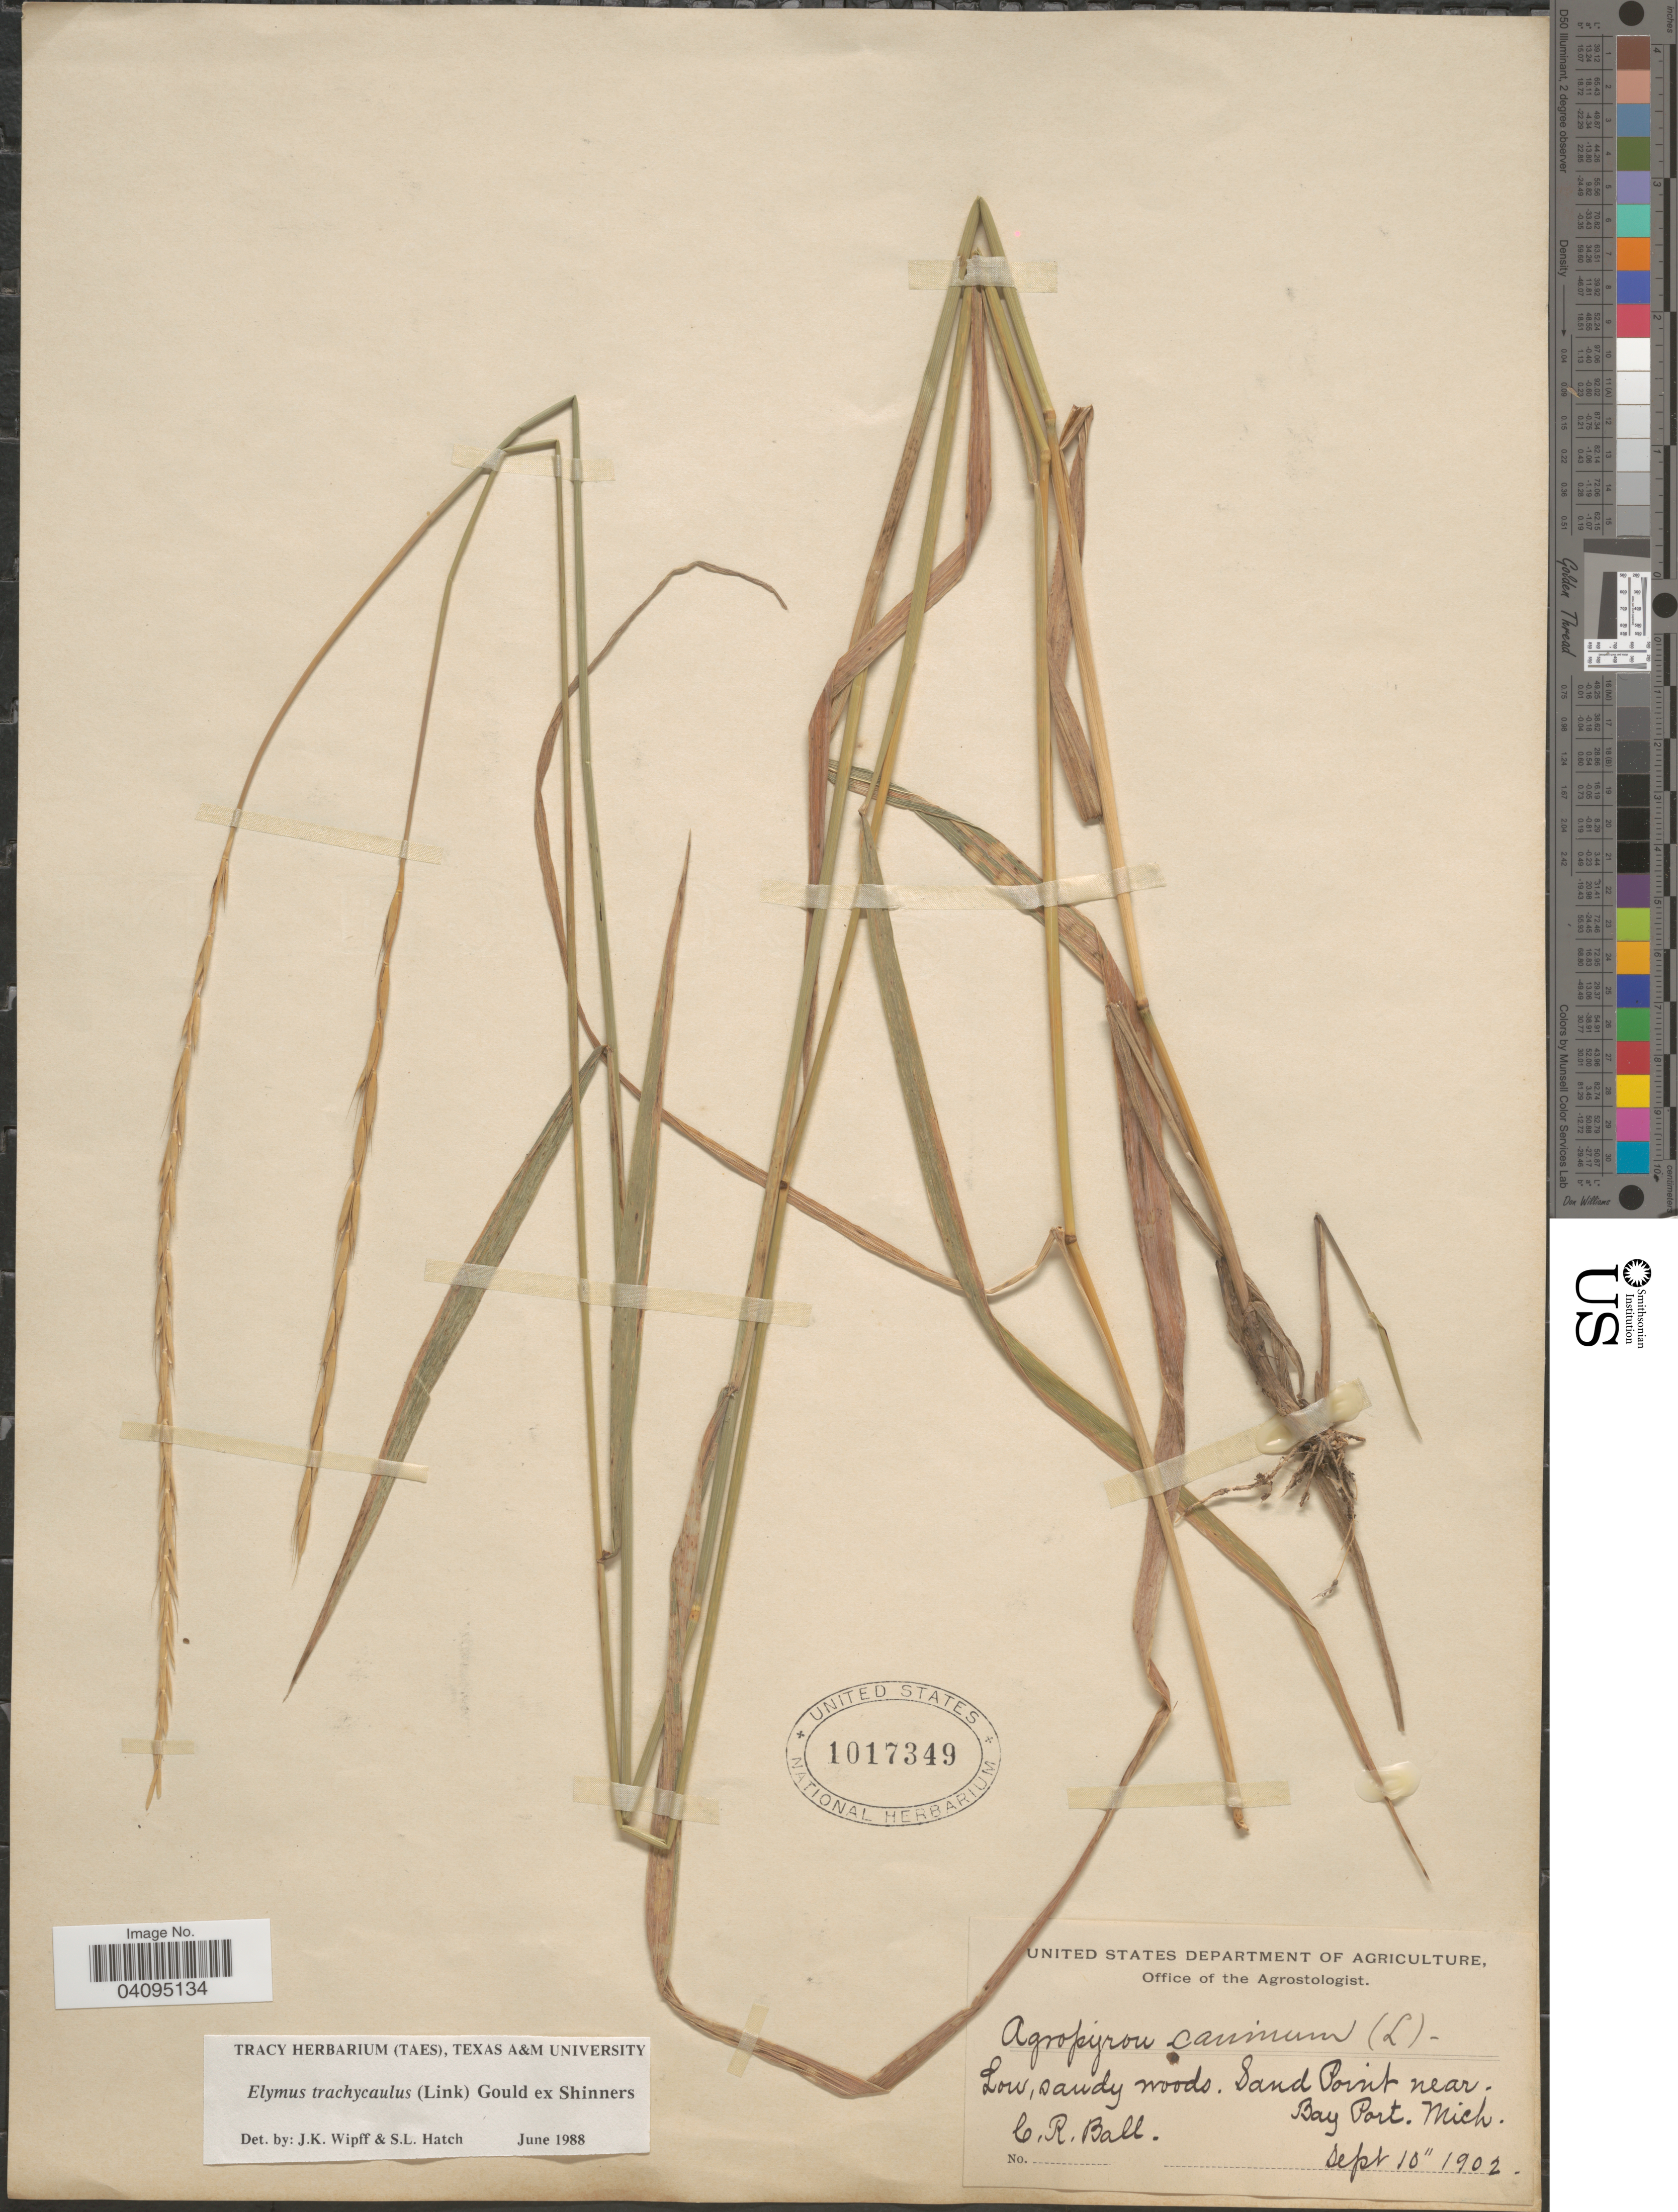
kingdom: Plantae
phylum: Tracheophyta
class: Liliopsida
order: Poales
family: Poaceae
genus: Elymus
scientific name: Elymus trachycaulus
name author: (Link) Gould ex Shinners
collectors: C. R. Ball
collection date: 1902-09-10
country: United States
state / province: Michigan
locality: Sand Point near Bay Port.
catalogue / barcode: US 1017349